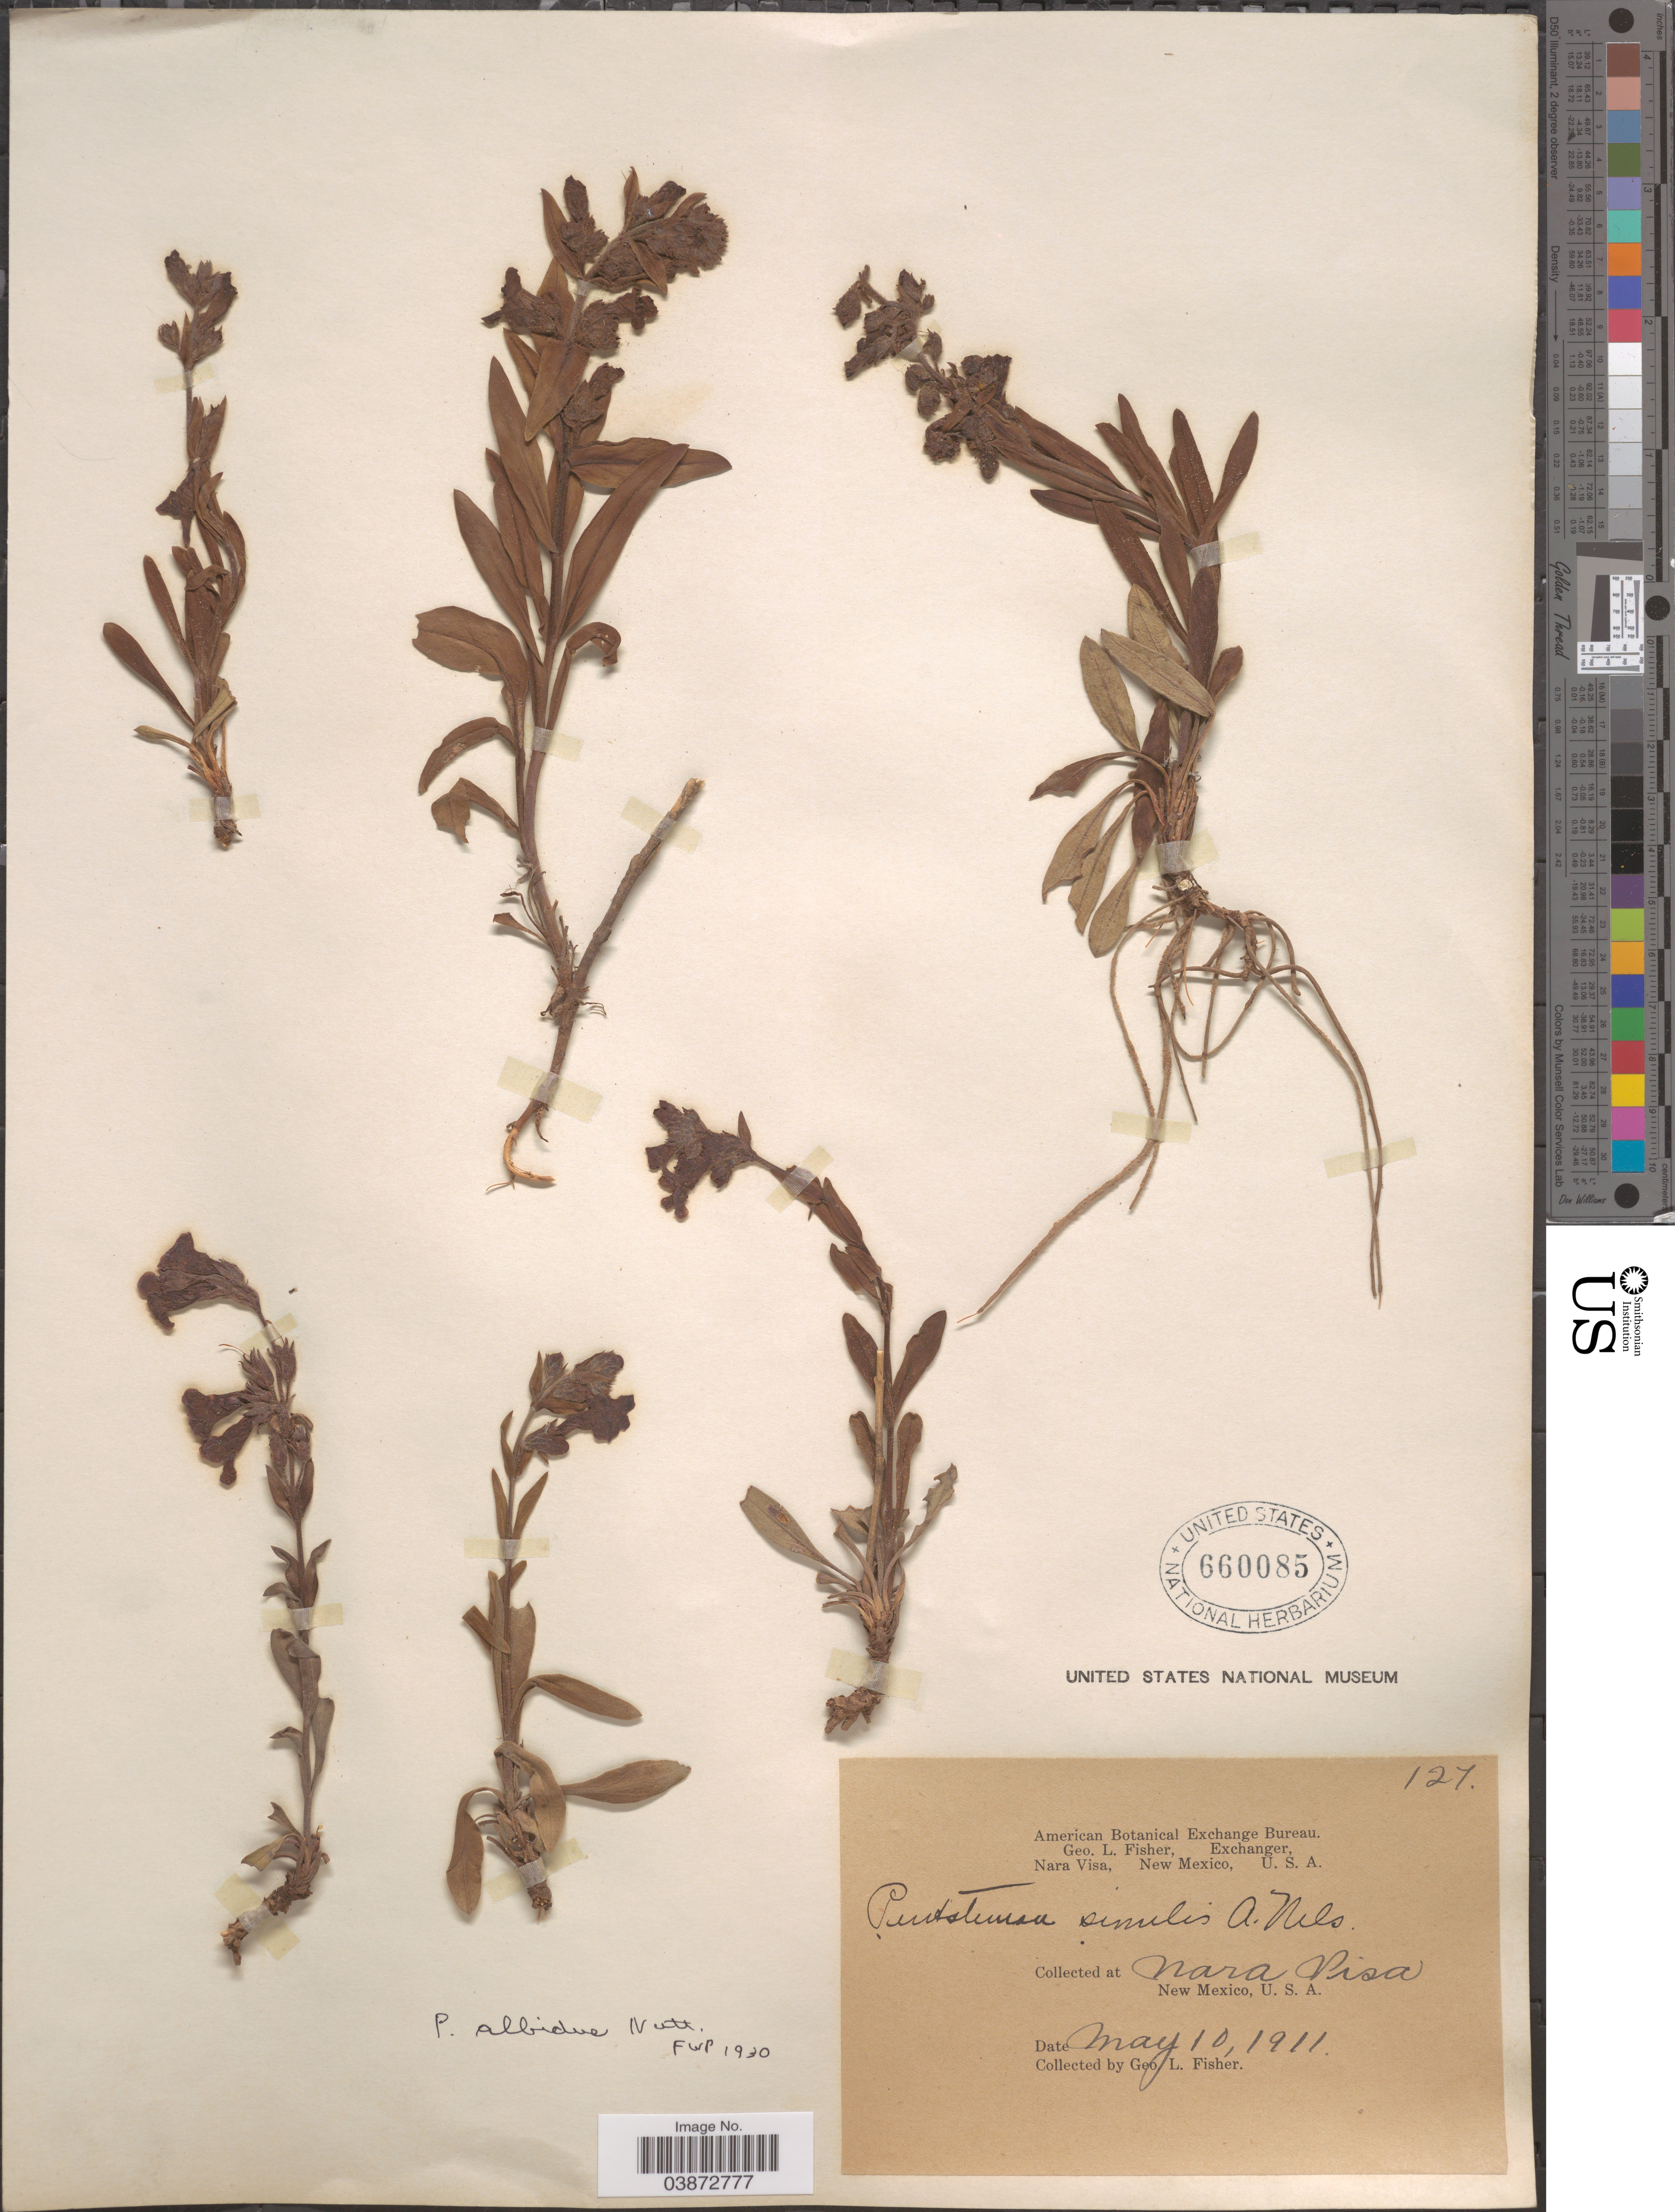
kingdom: Plantae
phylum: Tracheophyta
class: Magnoliopsida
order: Lamiales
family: Plantaginaceae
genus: Penstemon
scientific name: Penstemon albidus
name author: Nutt.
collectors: G. L. Fisher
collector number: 127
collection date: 1911-05-10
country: United States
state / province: New Mexico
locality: Nara Visa.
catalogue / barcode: US 660085